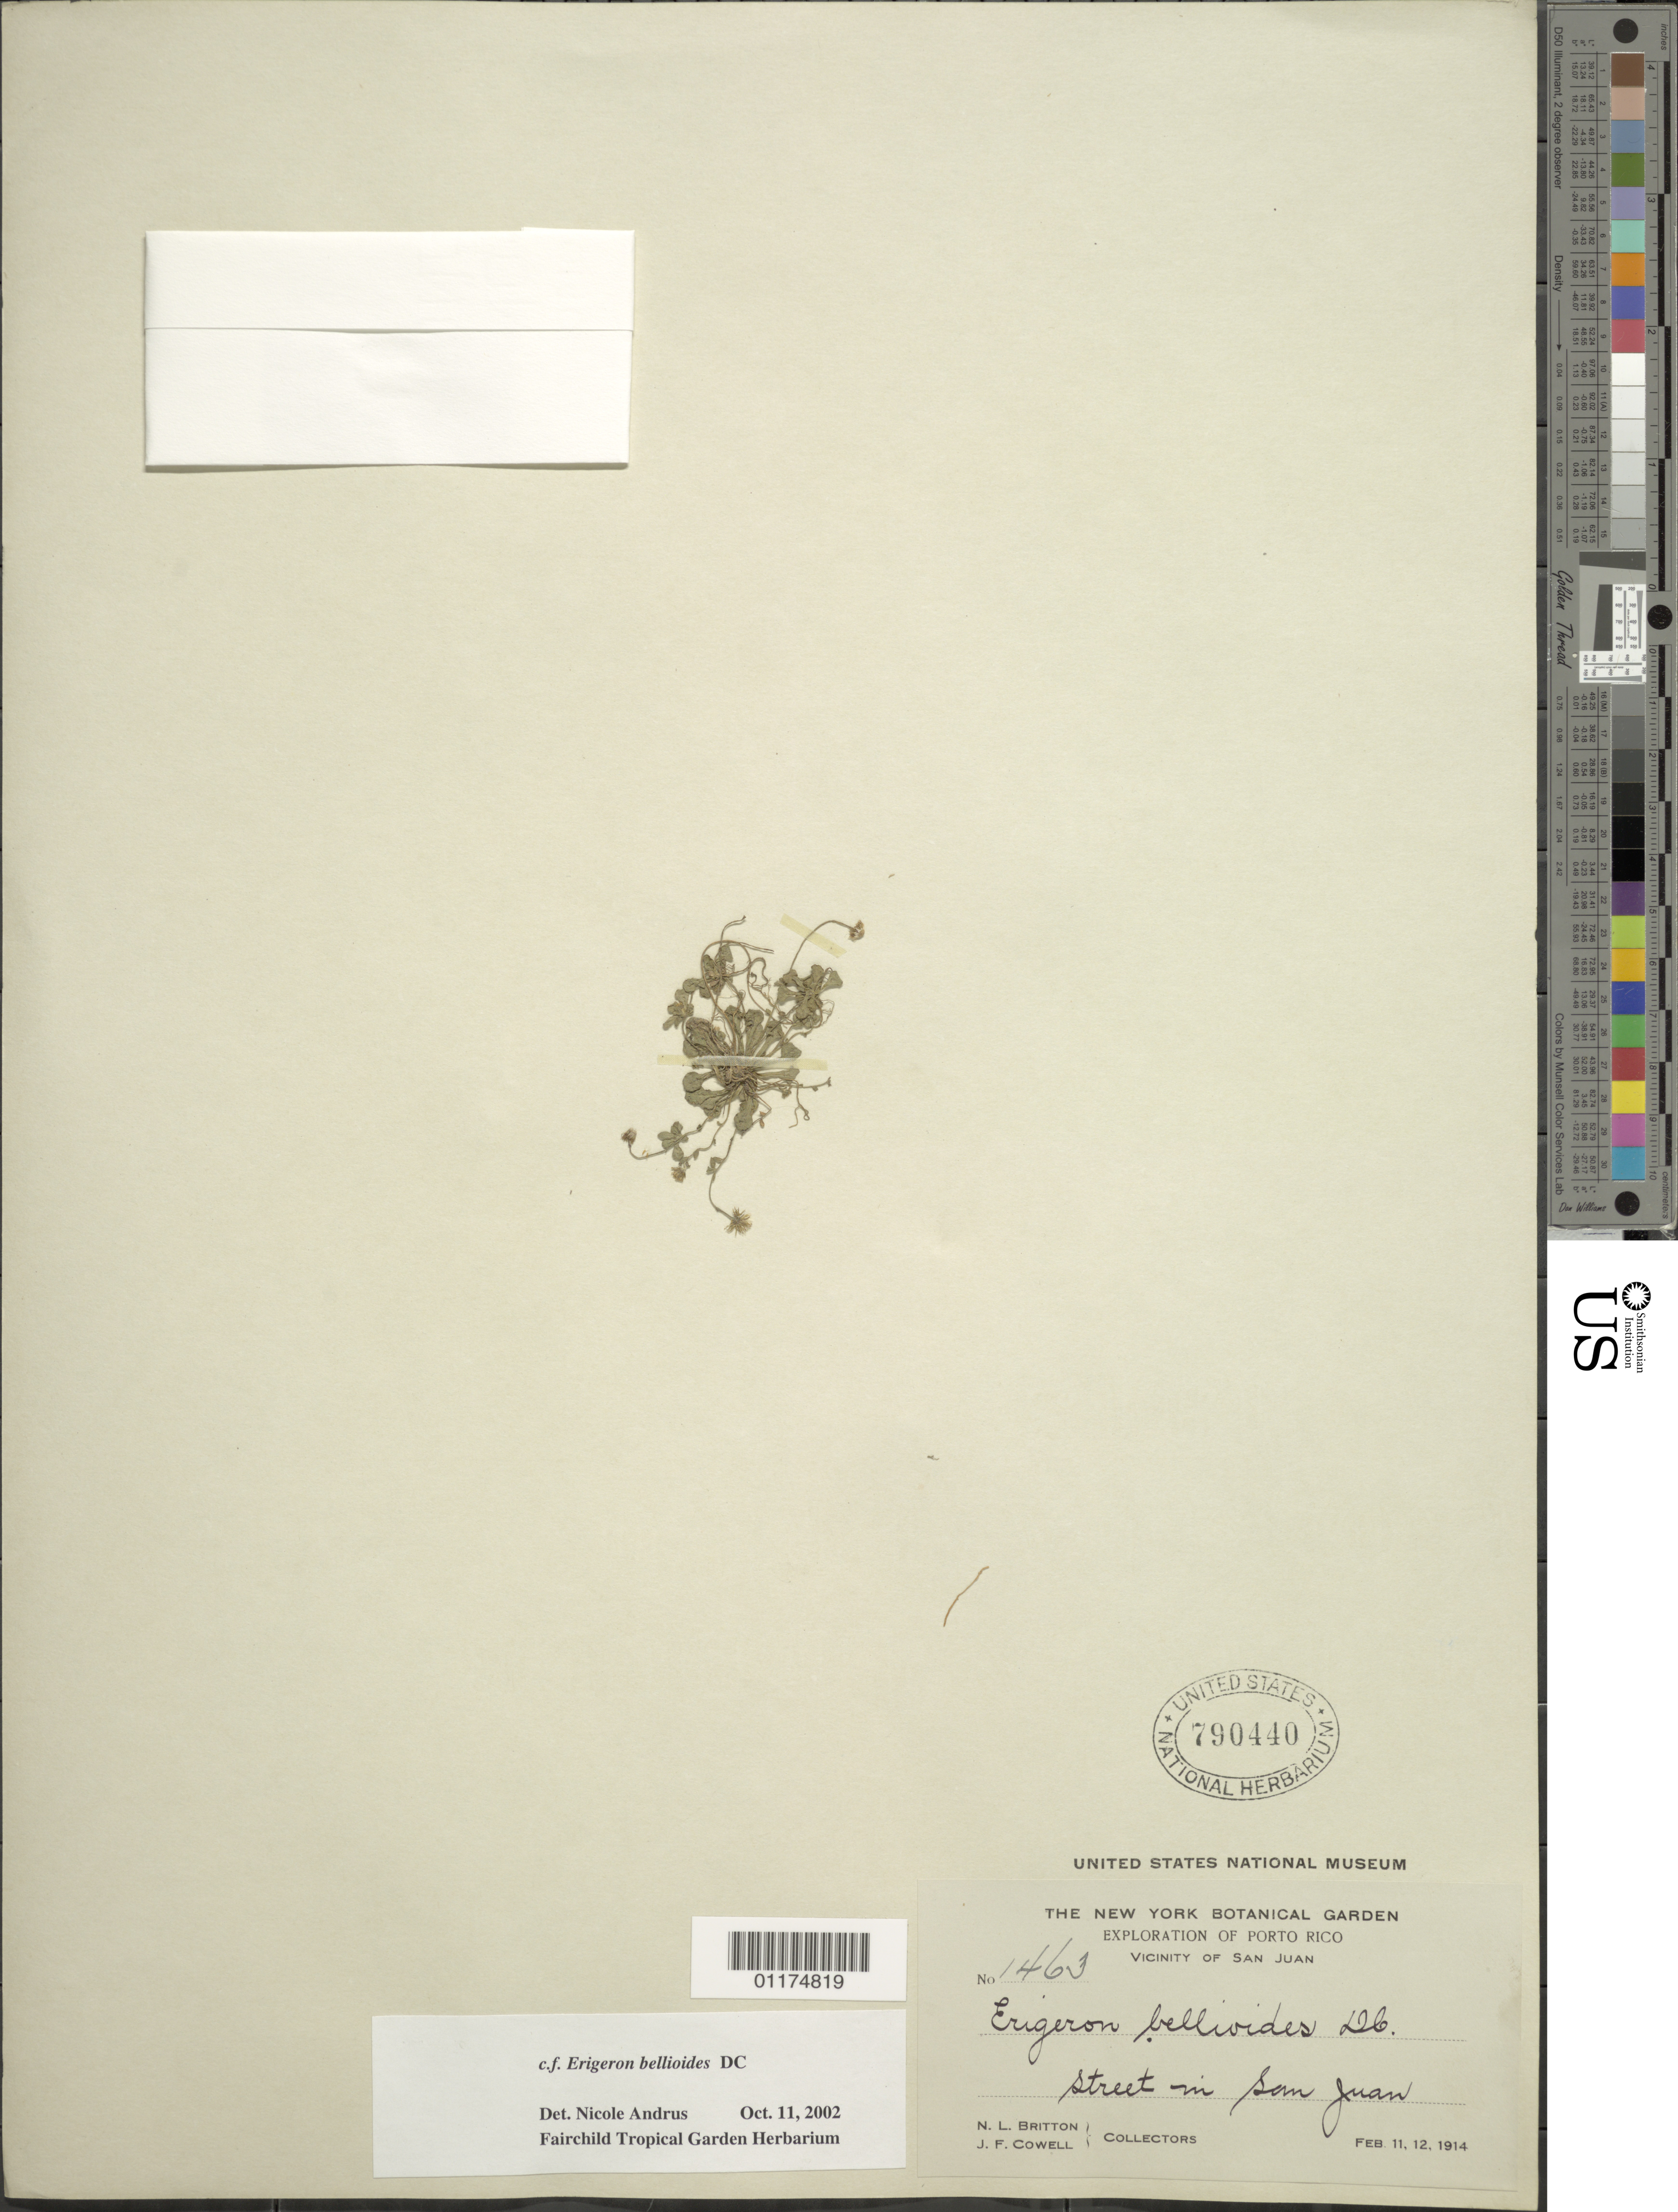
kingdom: Plantae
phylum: Tracheophyta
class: Magnoliopsida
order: Asterales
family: Asteraceae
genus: Erigeron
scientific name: Erigeron bellioides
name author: DC.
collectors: N. Britton & J. F. Cowell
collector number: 1463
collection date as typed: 11 Feb 1914 to 20 Feb 1914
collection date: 1914-02-11/1914-02-20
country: Puerto Rico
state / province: San Juan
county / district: Juana Diaz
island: Puerto Rico I.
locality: Street in San Juan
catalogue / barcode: US 790440